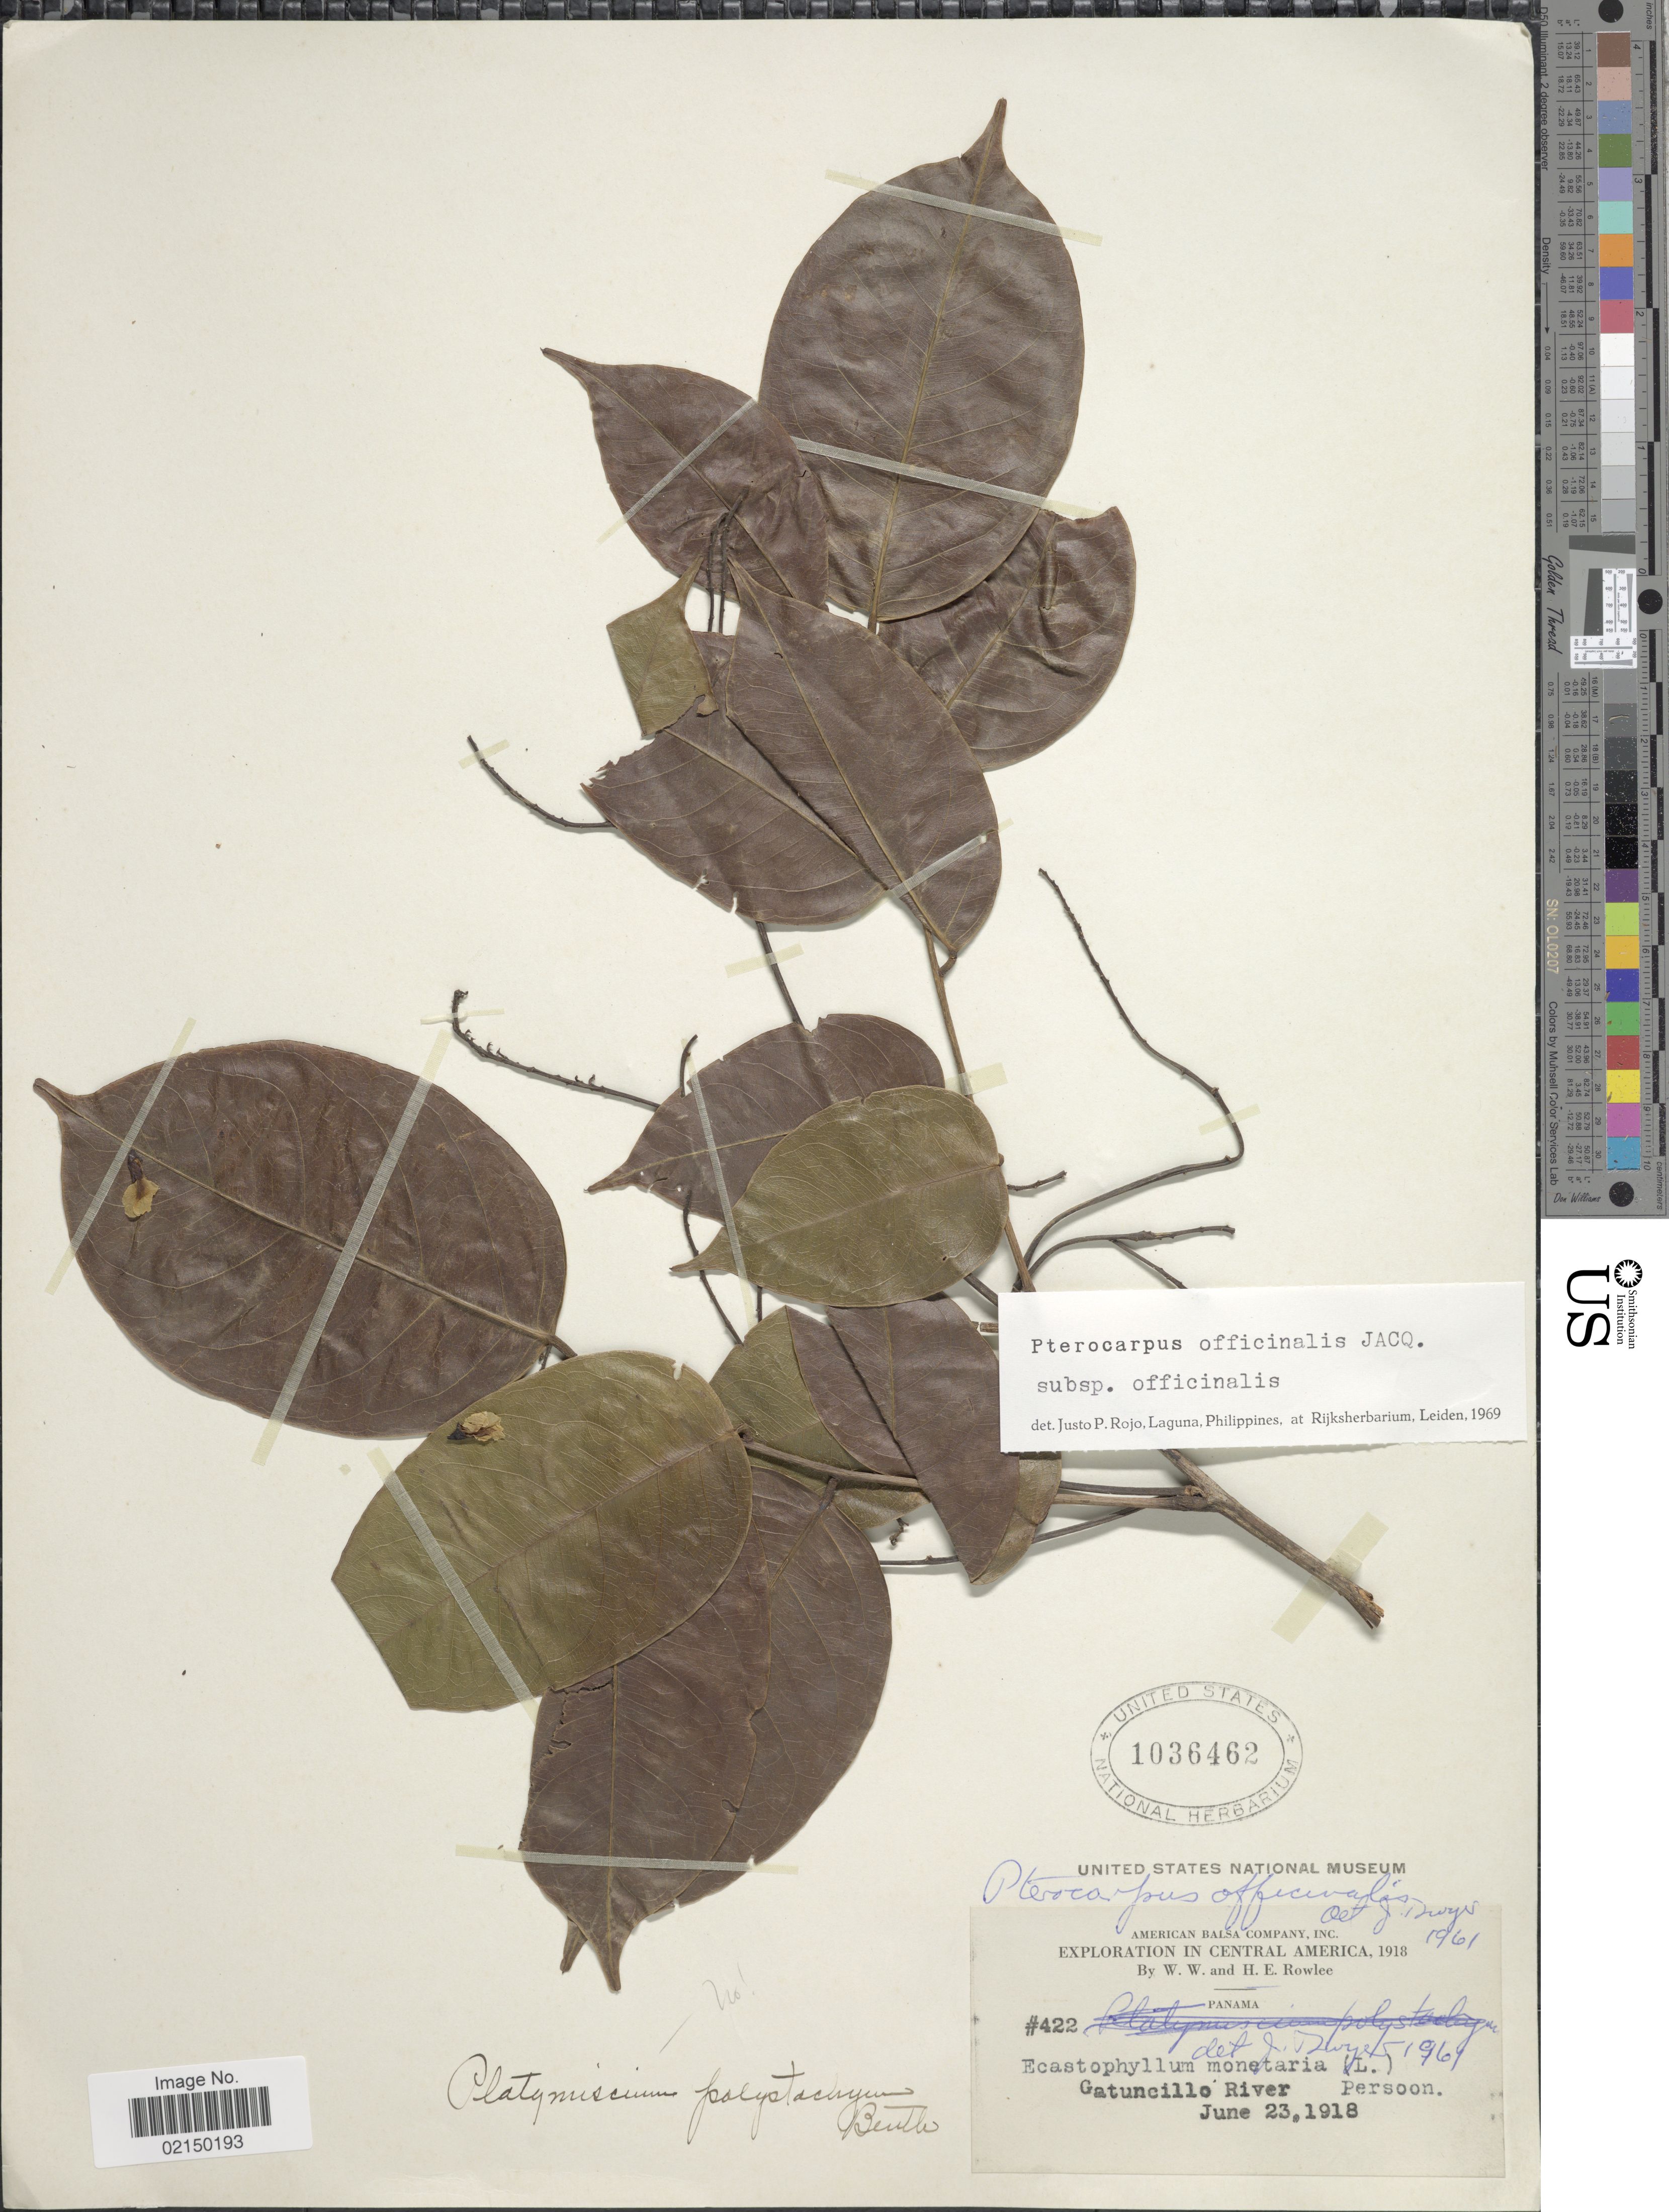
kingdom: Plantae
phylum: Tracheophyta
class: Magnoliopsida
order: Fabales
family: Fabaceae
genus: Pterocarpus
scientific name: Pterocarpus officinalis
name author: Jacq.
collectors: W. W. Rowlee & H. E. Rowlee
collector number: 422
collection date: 1918-06-23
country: Panama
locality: Central America, Gatuncillo River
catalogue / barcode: US 1036462